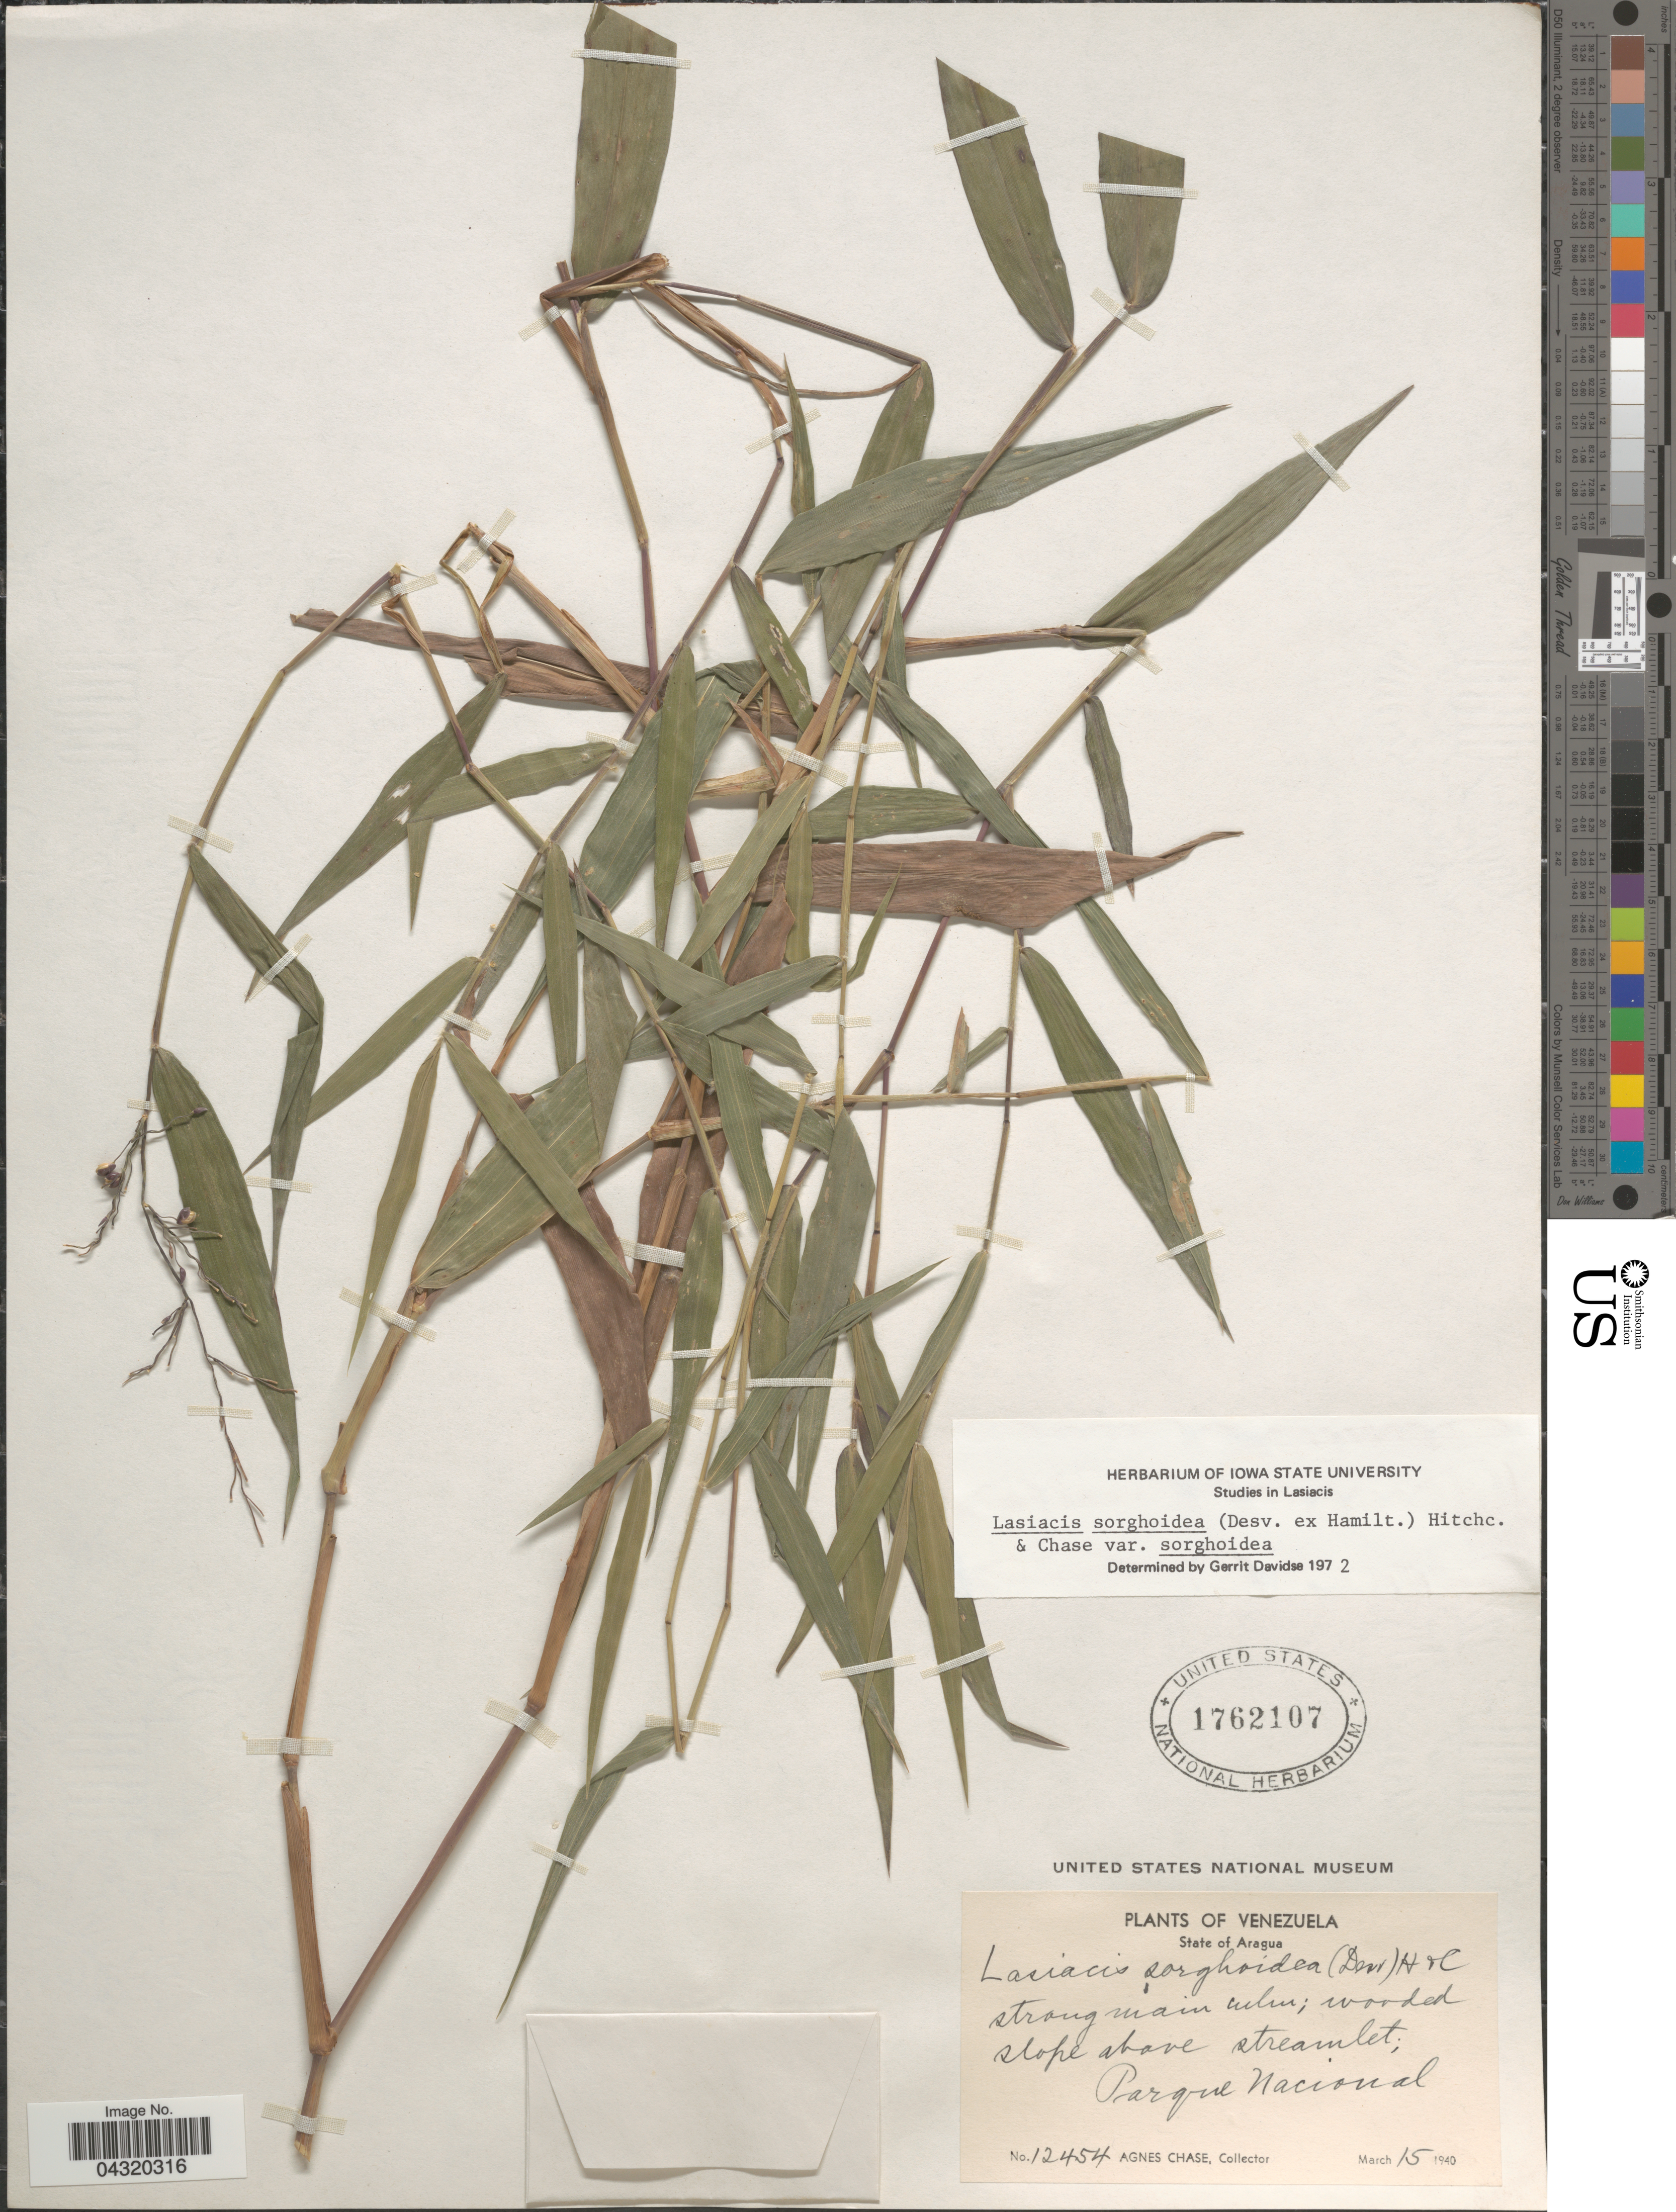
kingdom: Plantae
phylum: Tracheophyta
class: Liliopsida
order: Poales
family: Poaceae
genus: Lasiacis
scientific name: Lasiacis sorghoidea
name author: (Desv. ex Ham.) Hitchc. & Chase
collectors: A. Chase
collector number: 12454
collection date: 1940-03-15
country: Venezuela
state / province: Aragua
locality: Parque Nacional.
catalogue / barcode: US 1762107